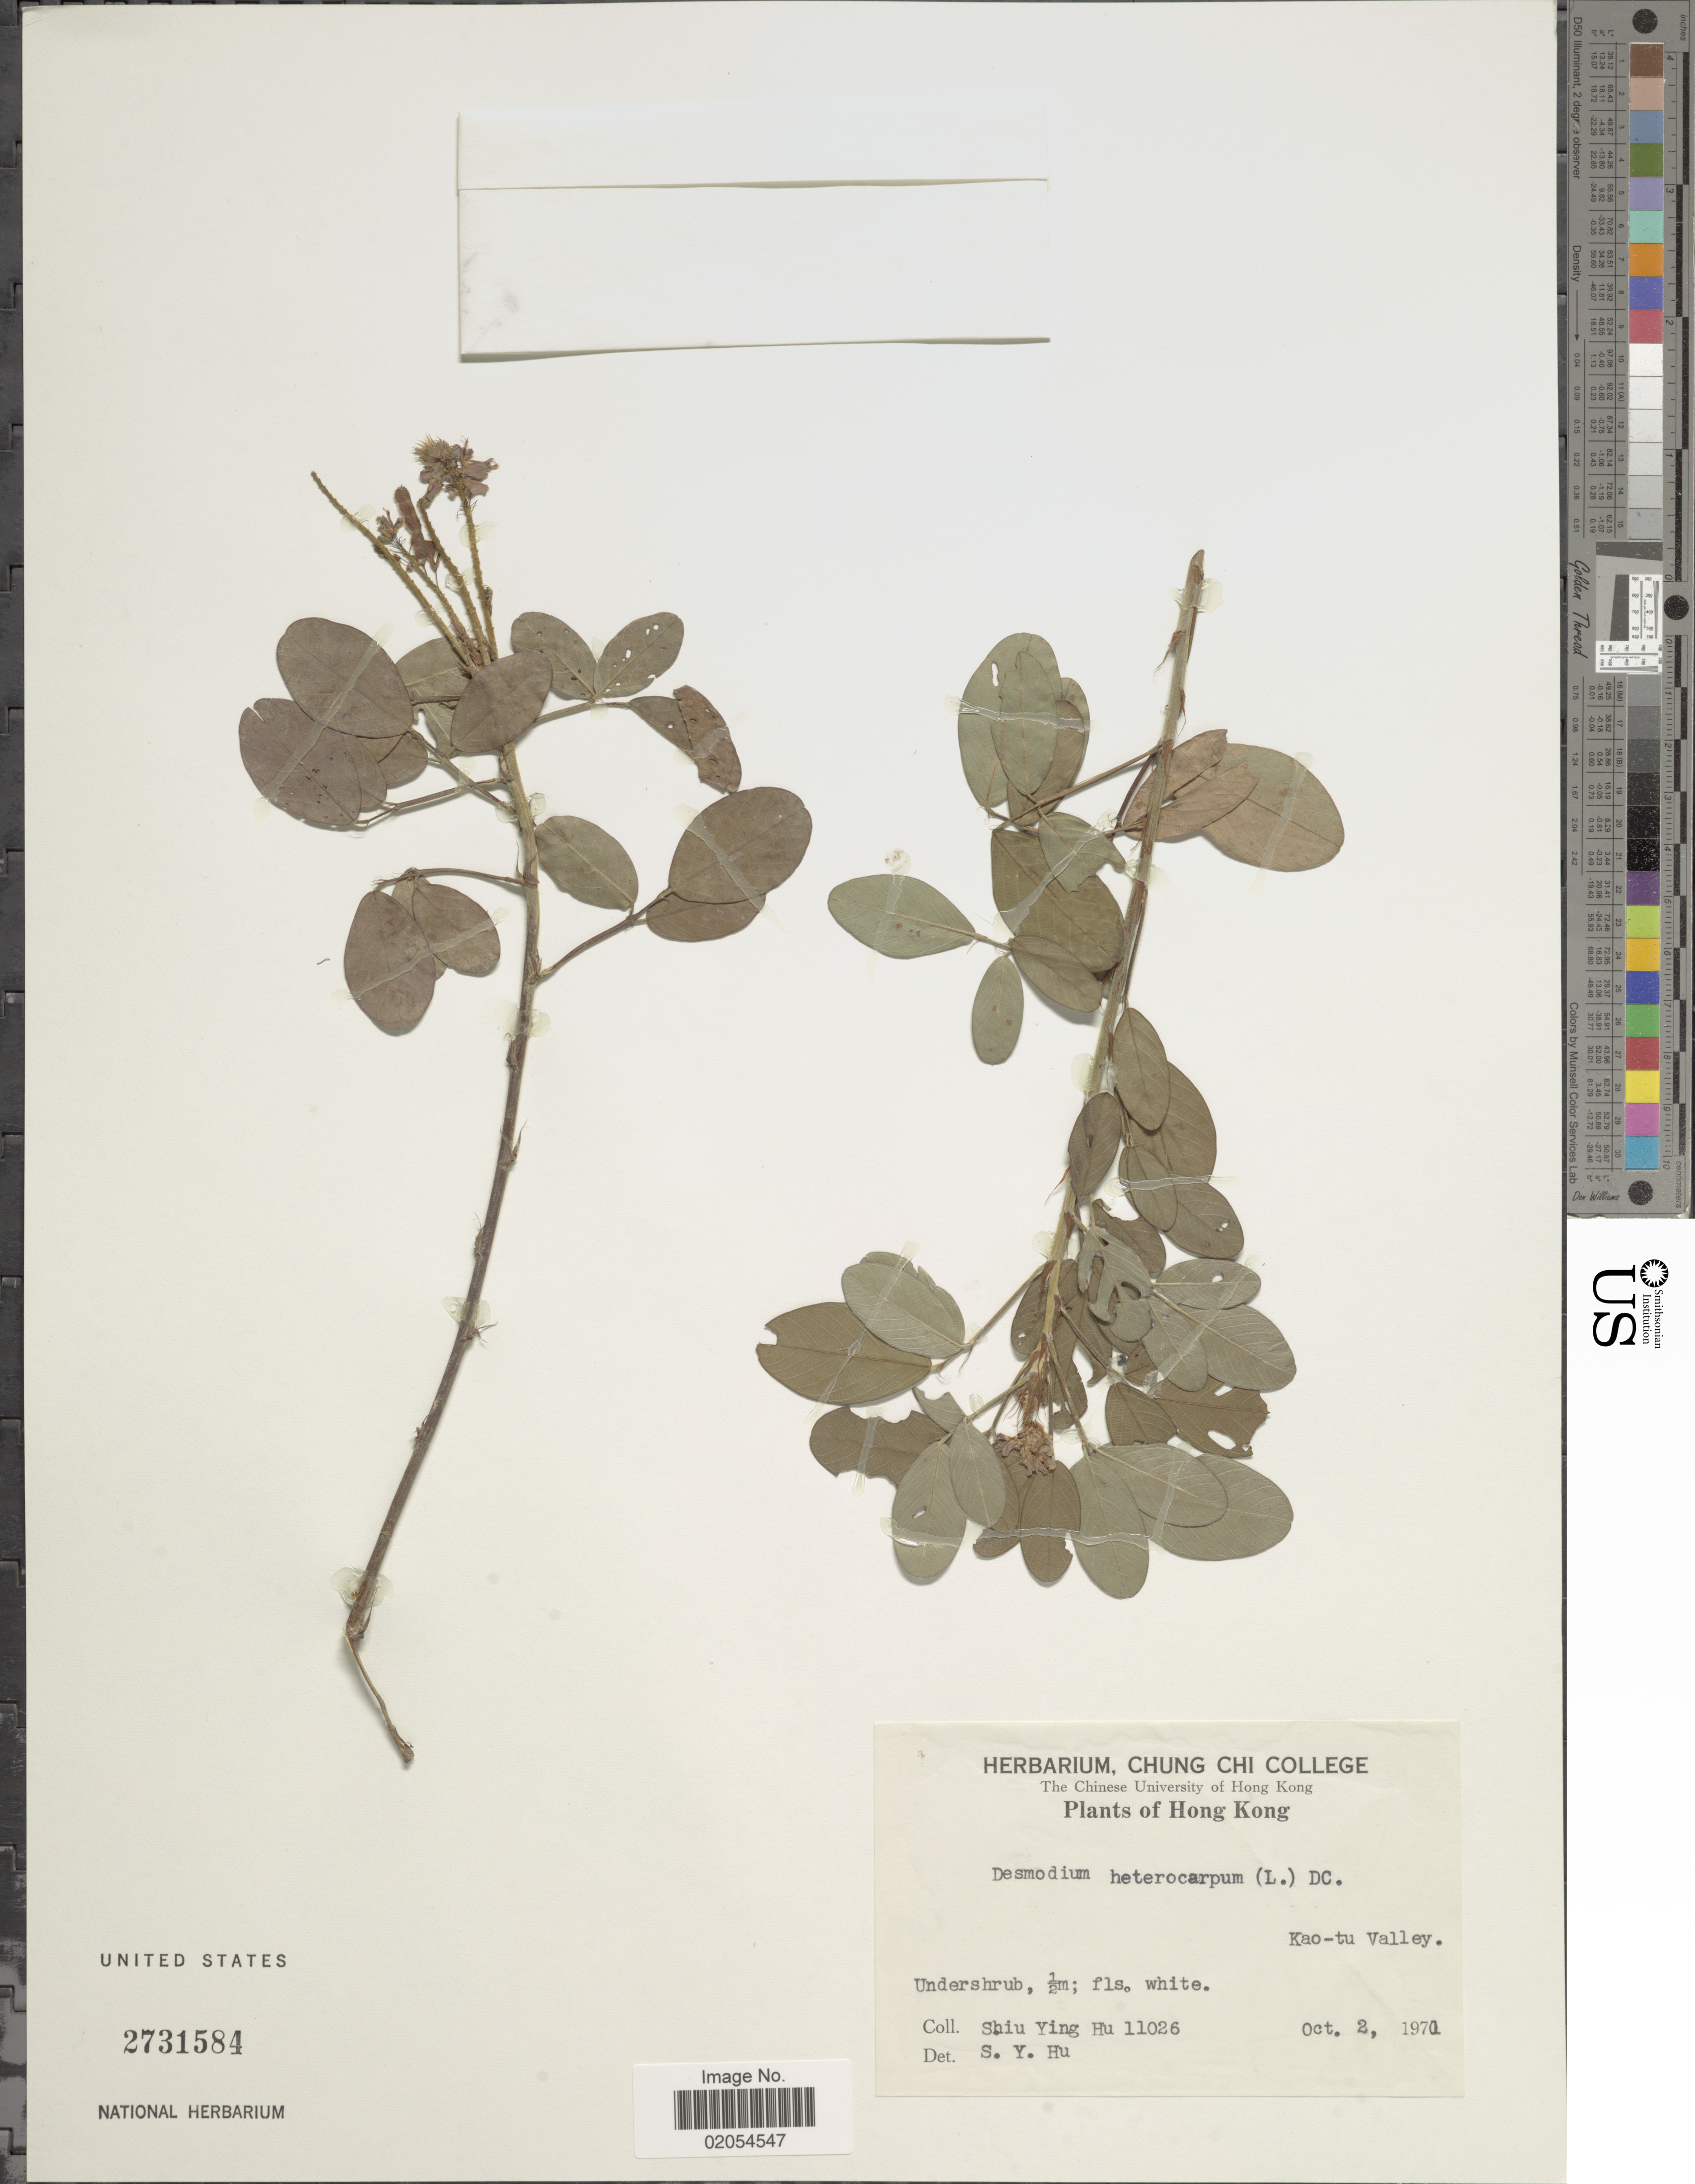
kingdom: Plantae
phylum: Tracheophyta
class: Magnoliopsida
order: Fabales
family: Fabaceae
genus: Grona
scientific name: Grona heterocarpos var. strigosa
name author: (Meeuwen) H. Ohashi & K. Ohashi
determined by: Strong, Mark T., (BOT), Smithsonian Institution - National Museum of Natural History (UNITED STATES)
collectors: S. Y. Hu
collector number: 11026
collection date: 1971-10-02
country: China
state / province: Hong Kong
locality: Kao-tu valley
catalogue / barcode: US 2731584